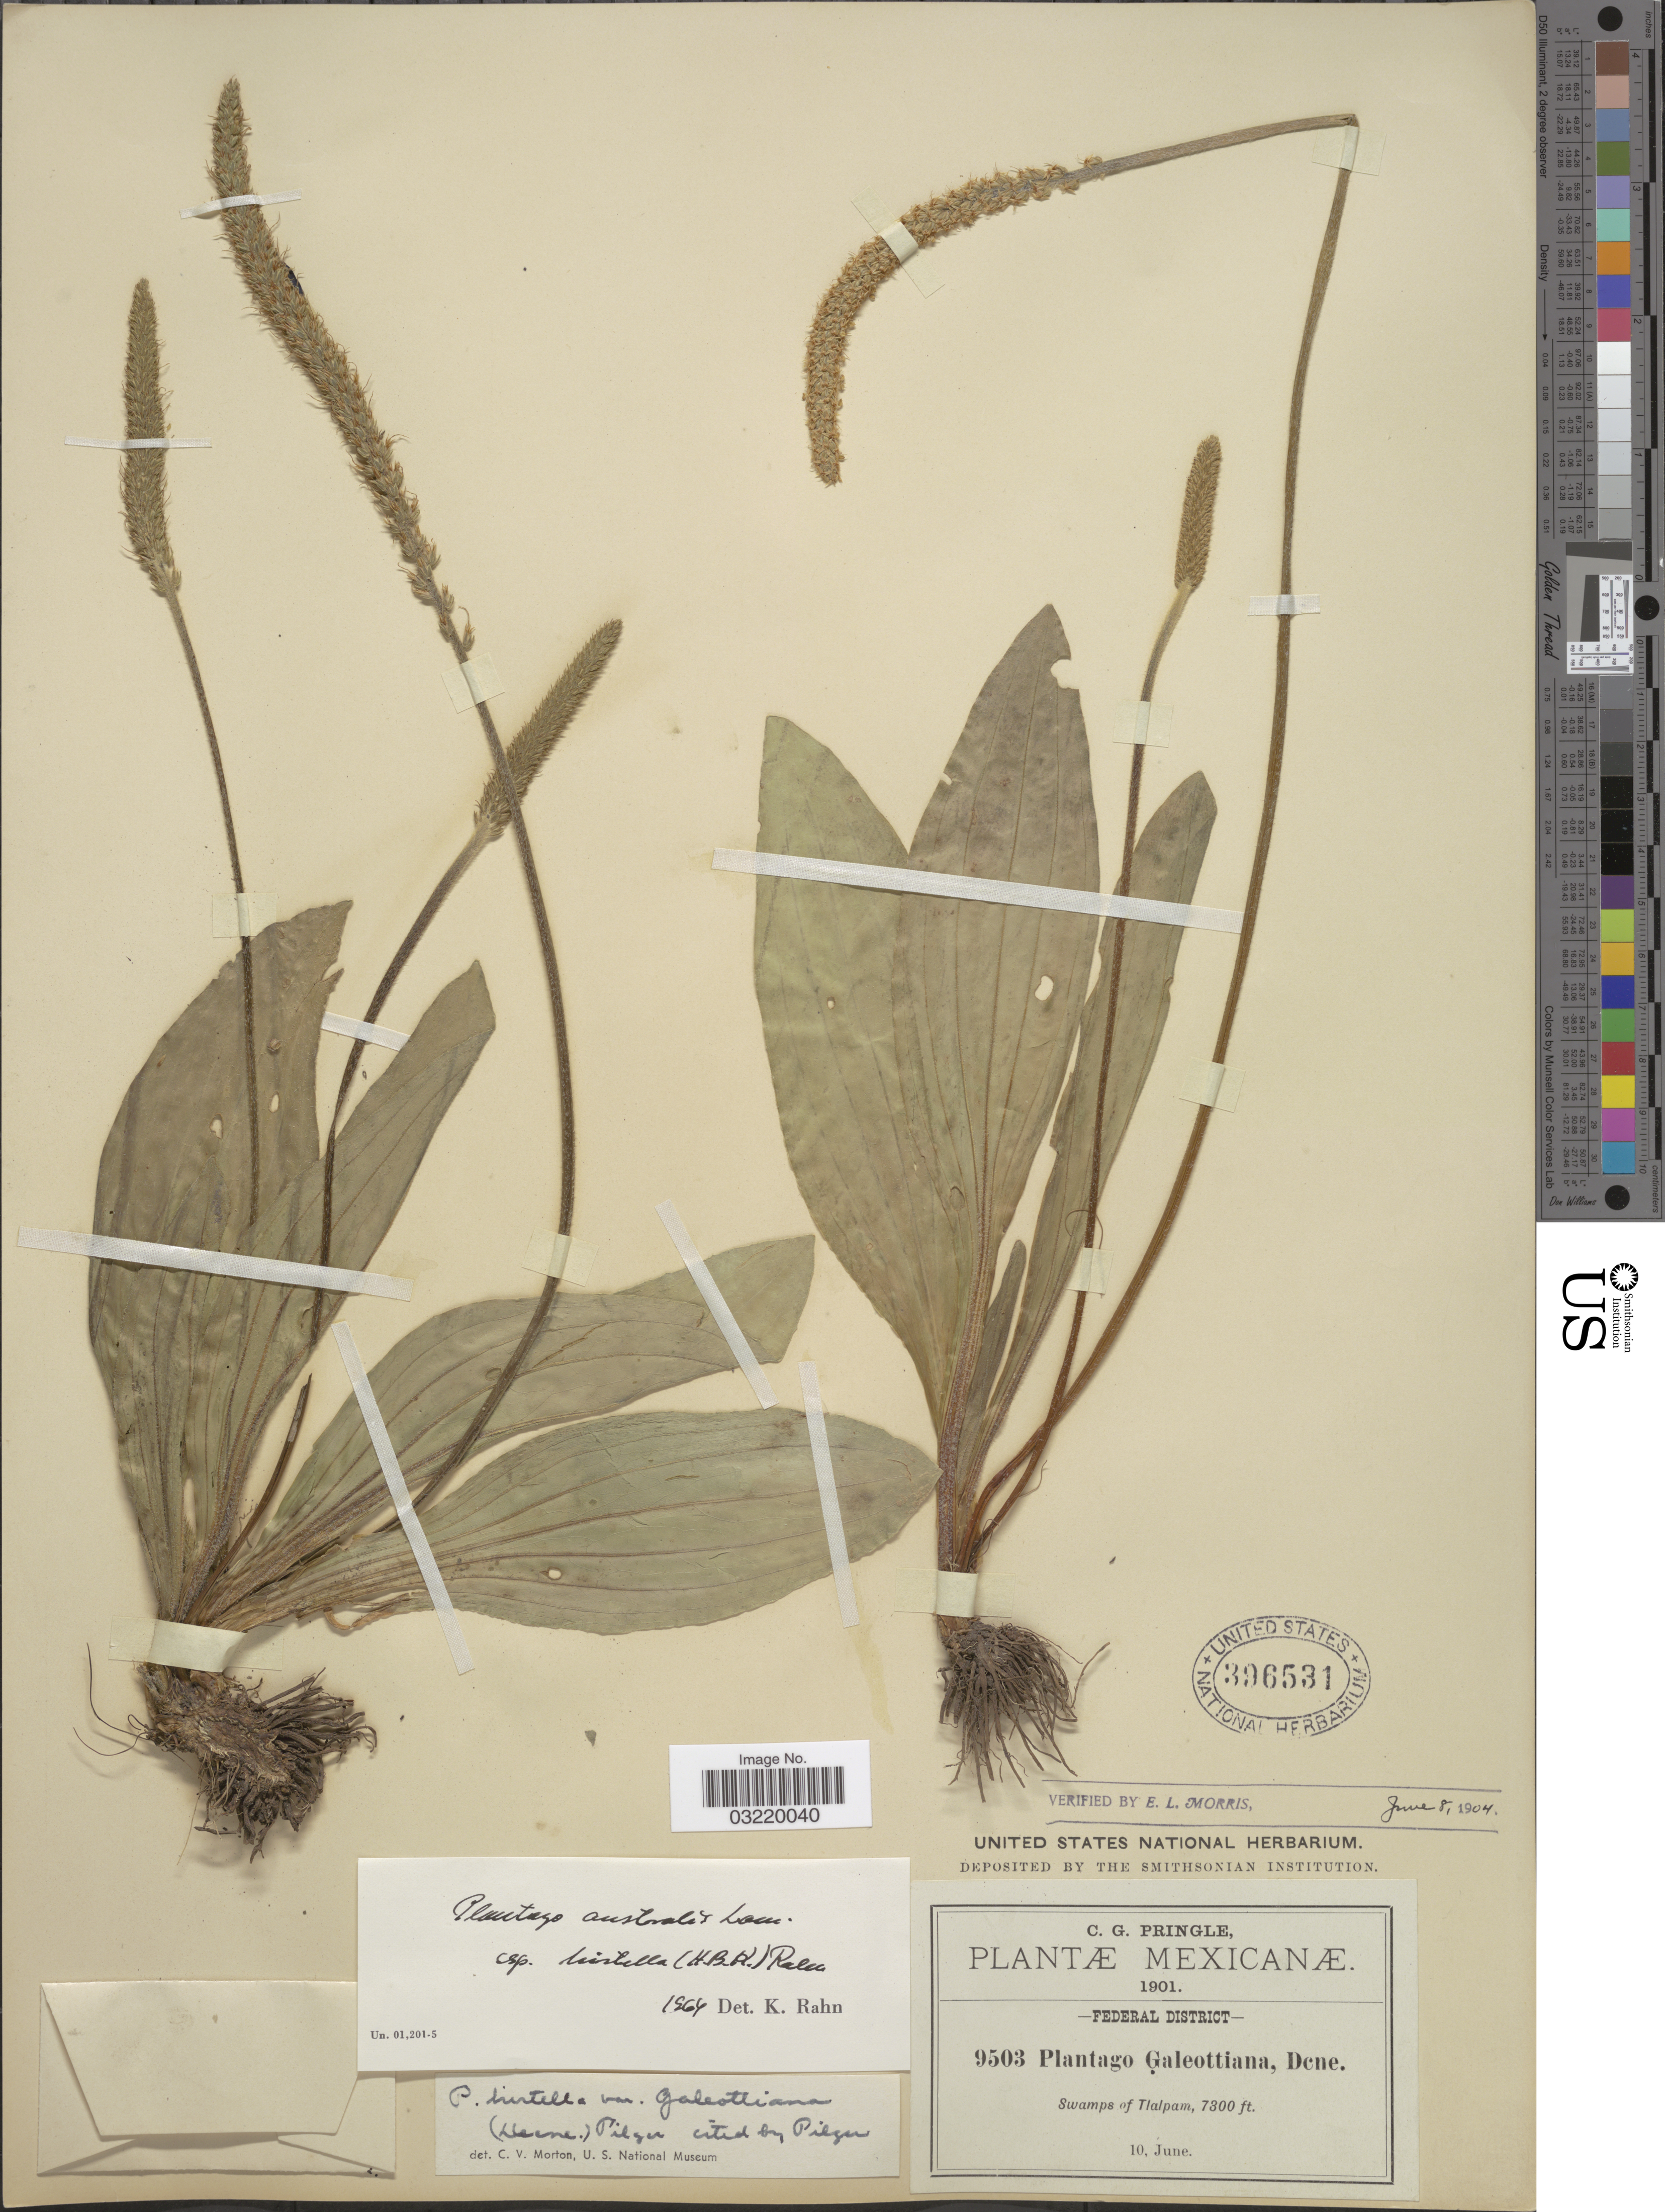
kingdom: Plantae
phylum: Tracheophyta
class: Magnoliopsida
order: Lamiales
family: Plantaginaceae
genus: Plantago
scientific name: Plantago australis subsp. hirtella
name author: (Kunth) Rahn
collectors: C. G. Pringle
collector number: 9503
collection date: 1901-06-10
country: Mexico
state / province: Distrito Federal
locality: Federal District. Swamps of Tlalpam.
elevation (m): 2225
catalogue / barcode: US 396531